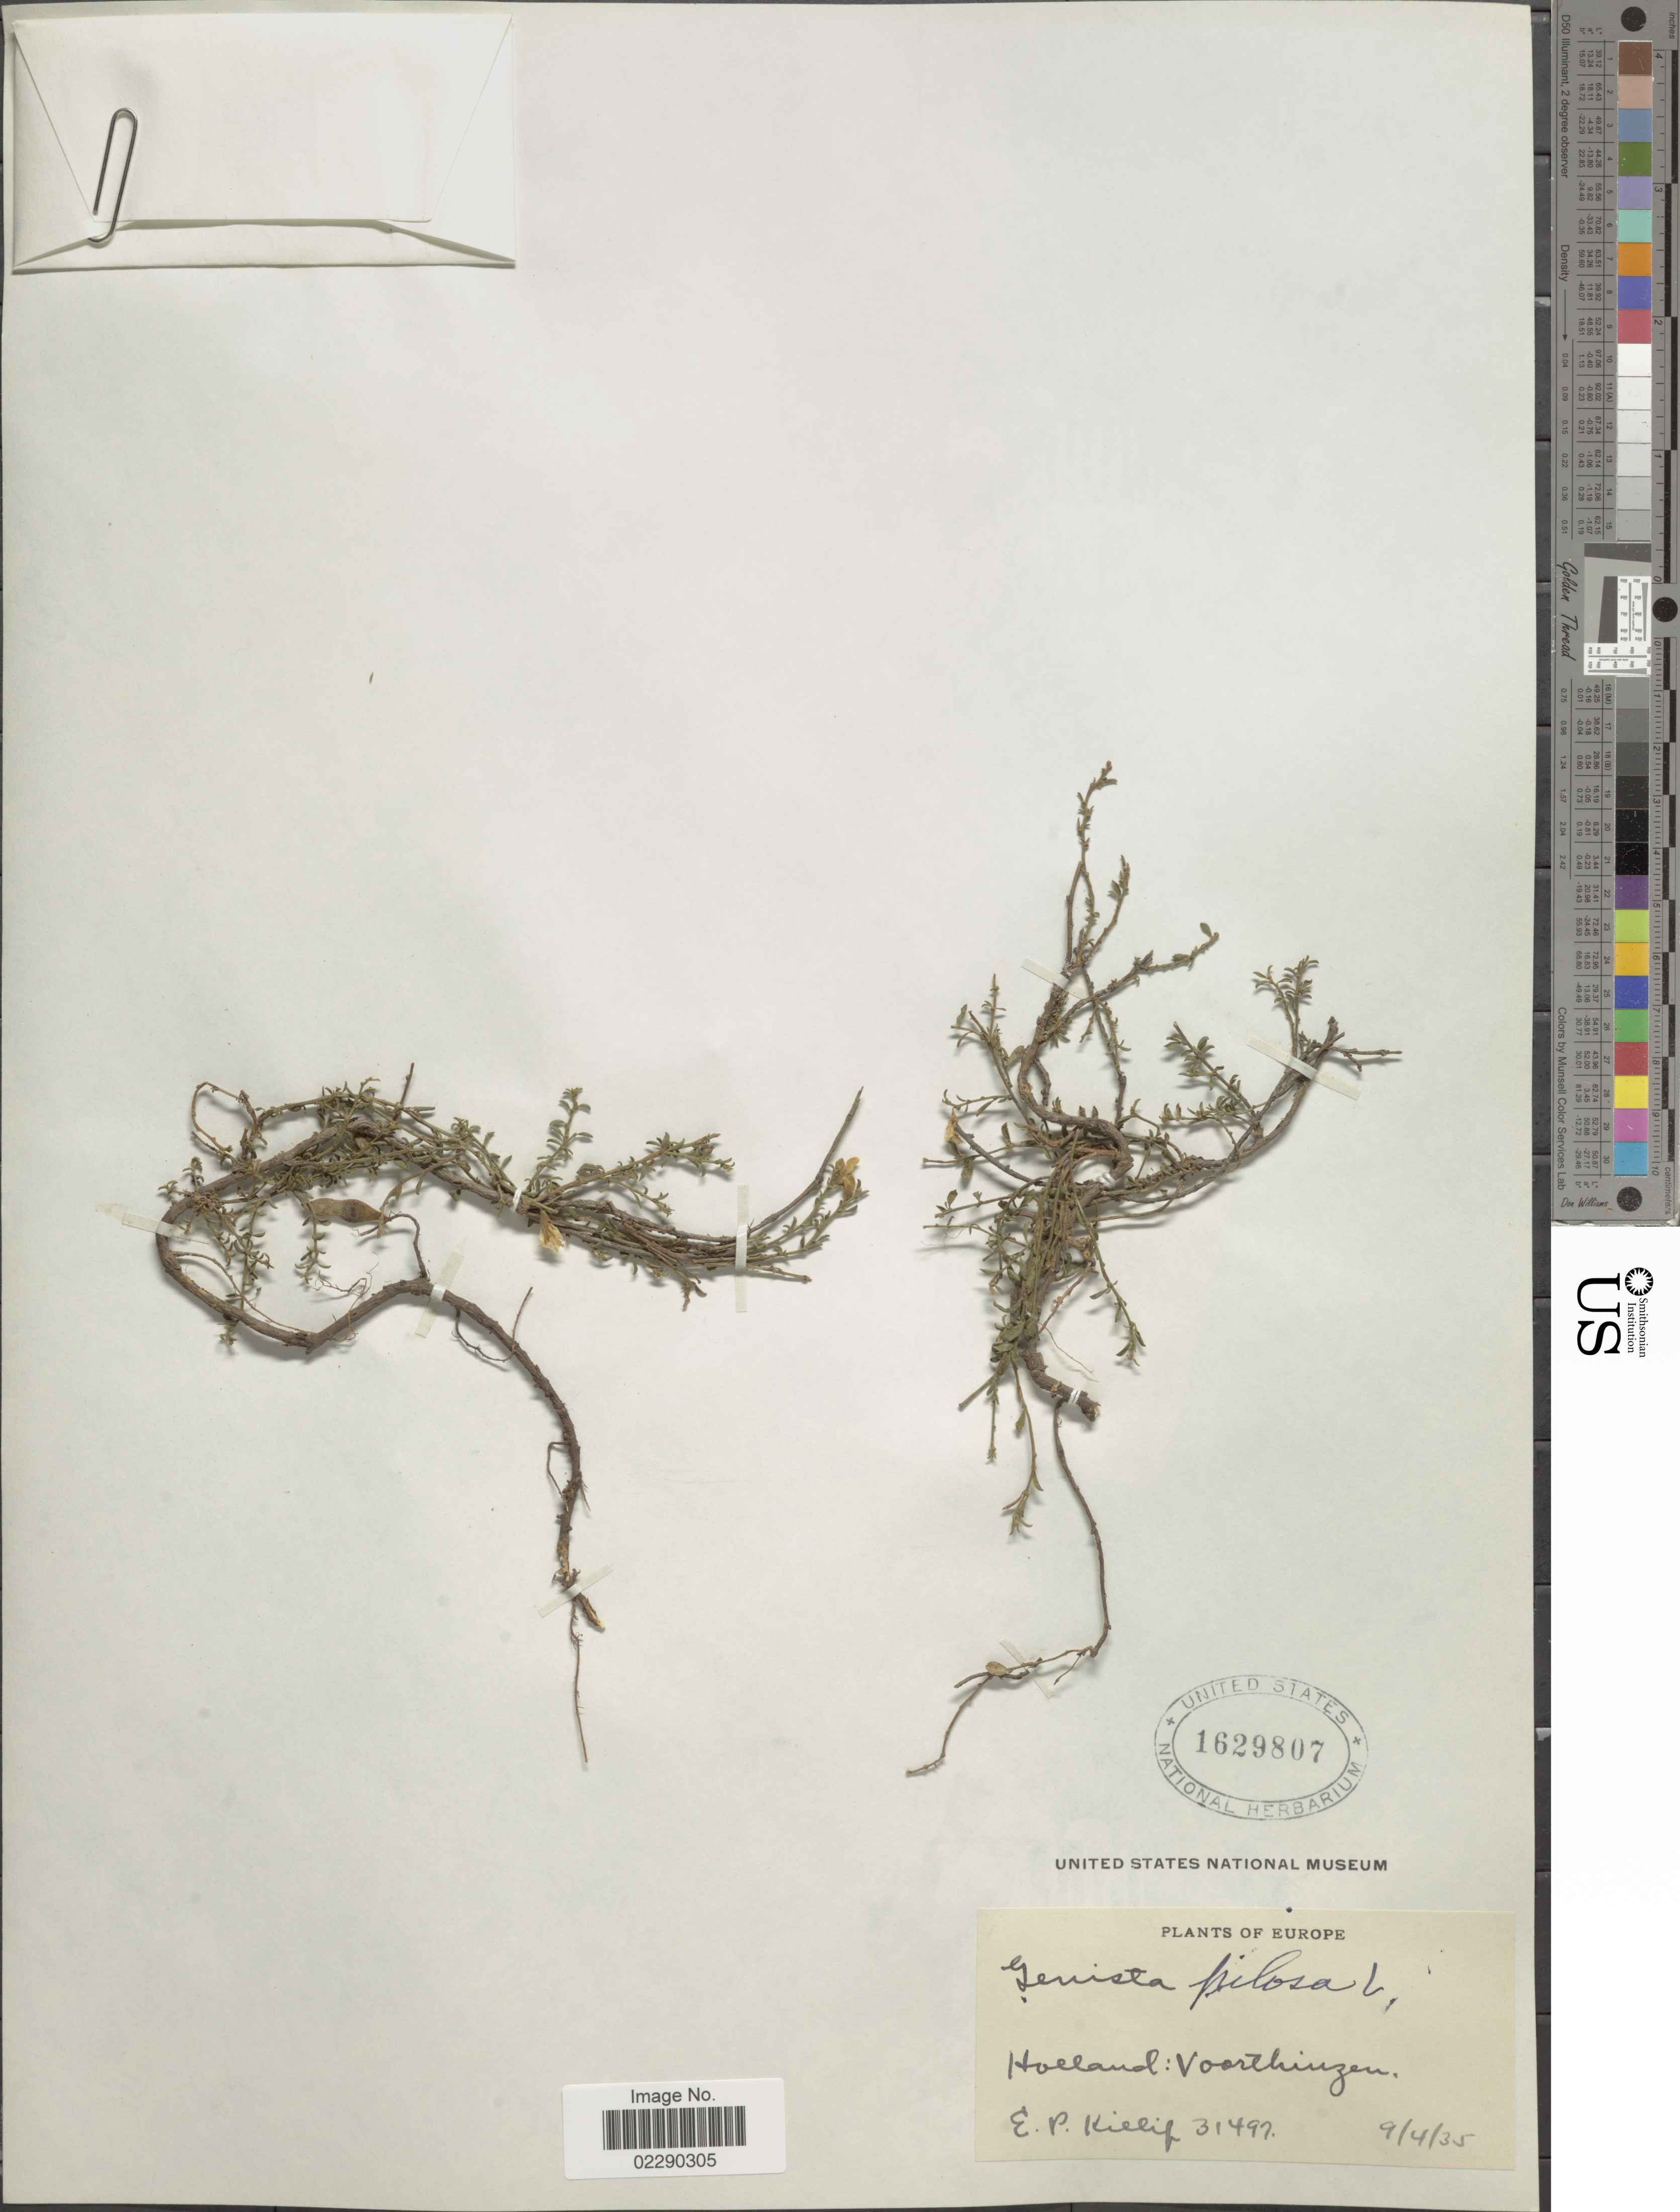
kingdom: Plantae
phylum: Tracheophyta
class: Magnoliopsida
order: Fabales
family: Fabaceae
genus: Genista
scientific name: Genista pilosa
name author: L.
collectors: E. P. Killip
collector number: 31497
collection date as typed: Transcribed d/m/y: 9/4/35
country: Netherlands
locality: Europe, Holland, Voorthuizen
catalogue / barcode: US 1629807